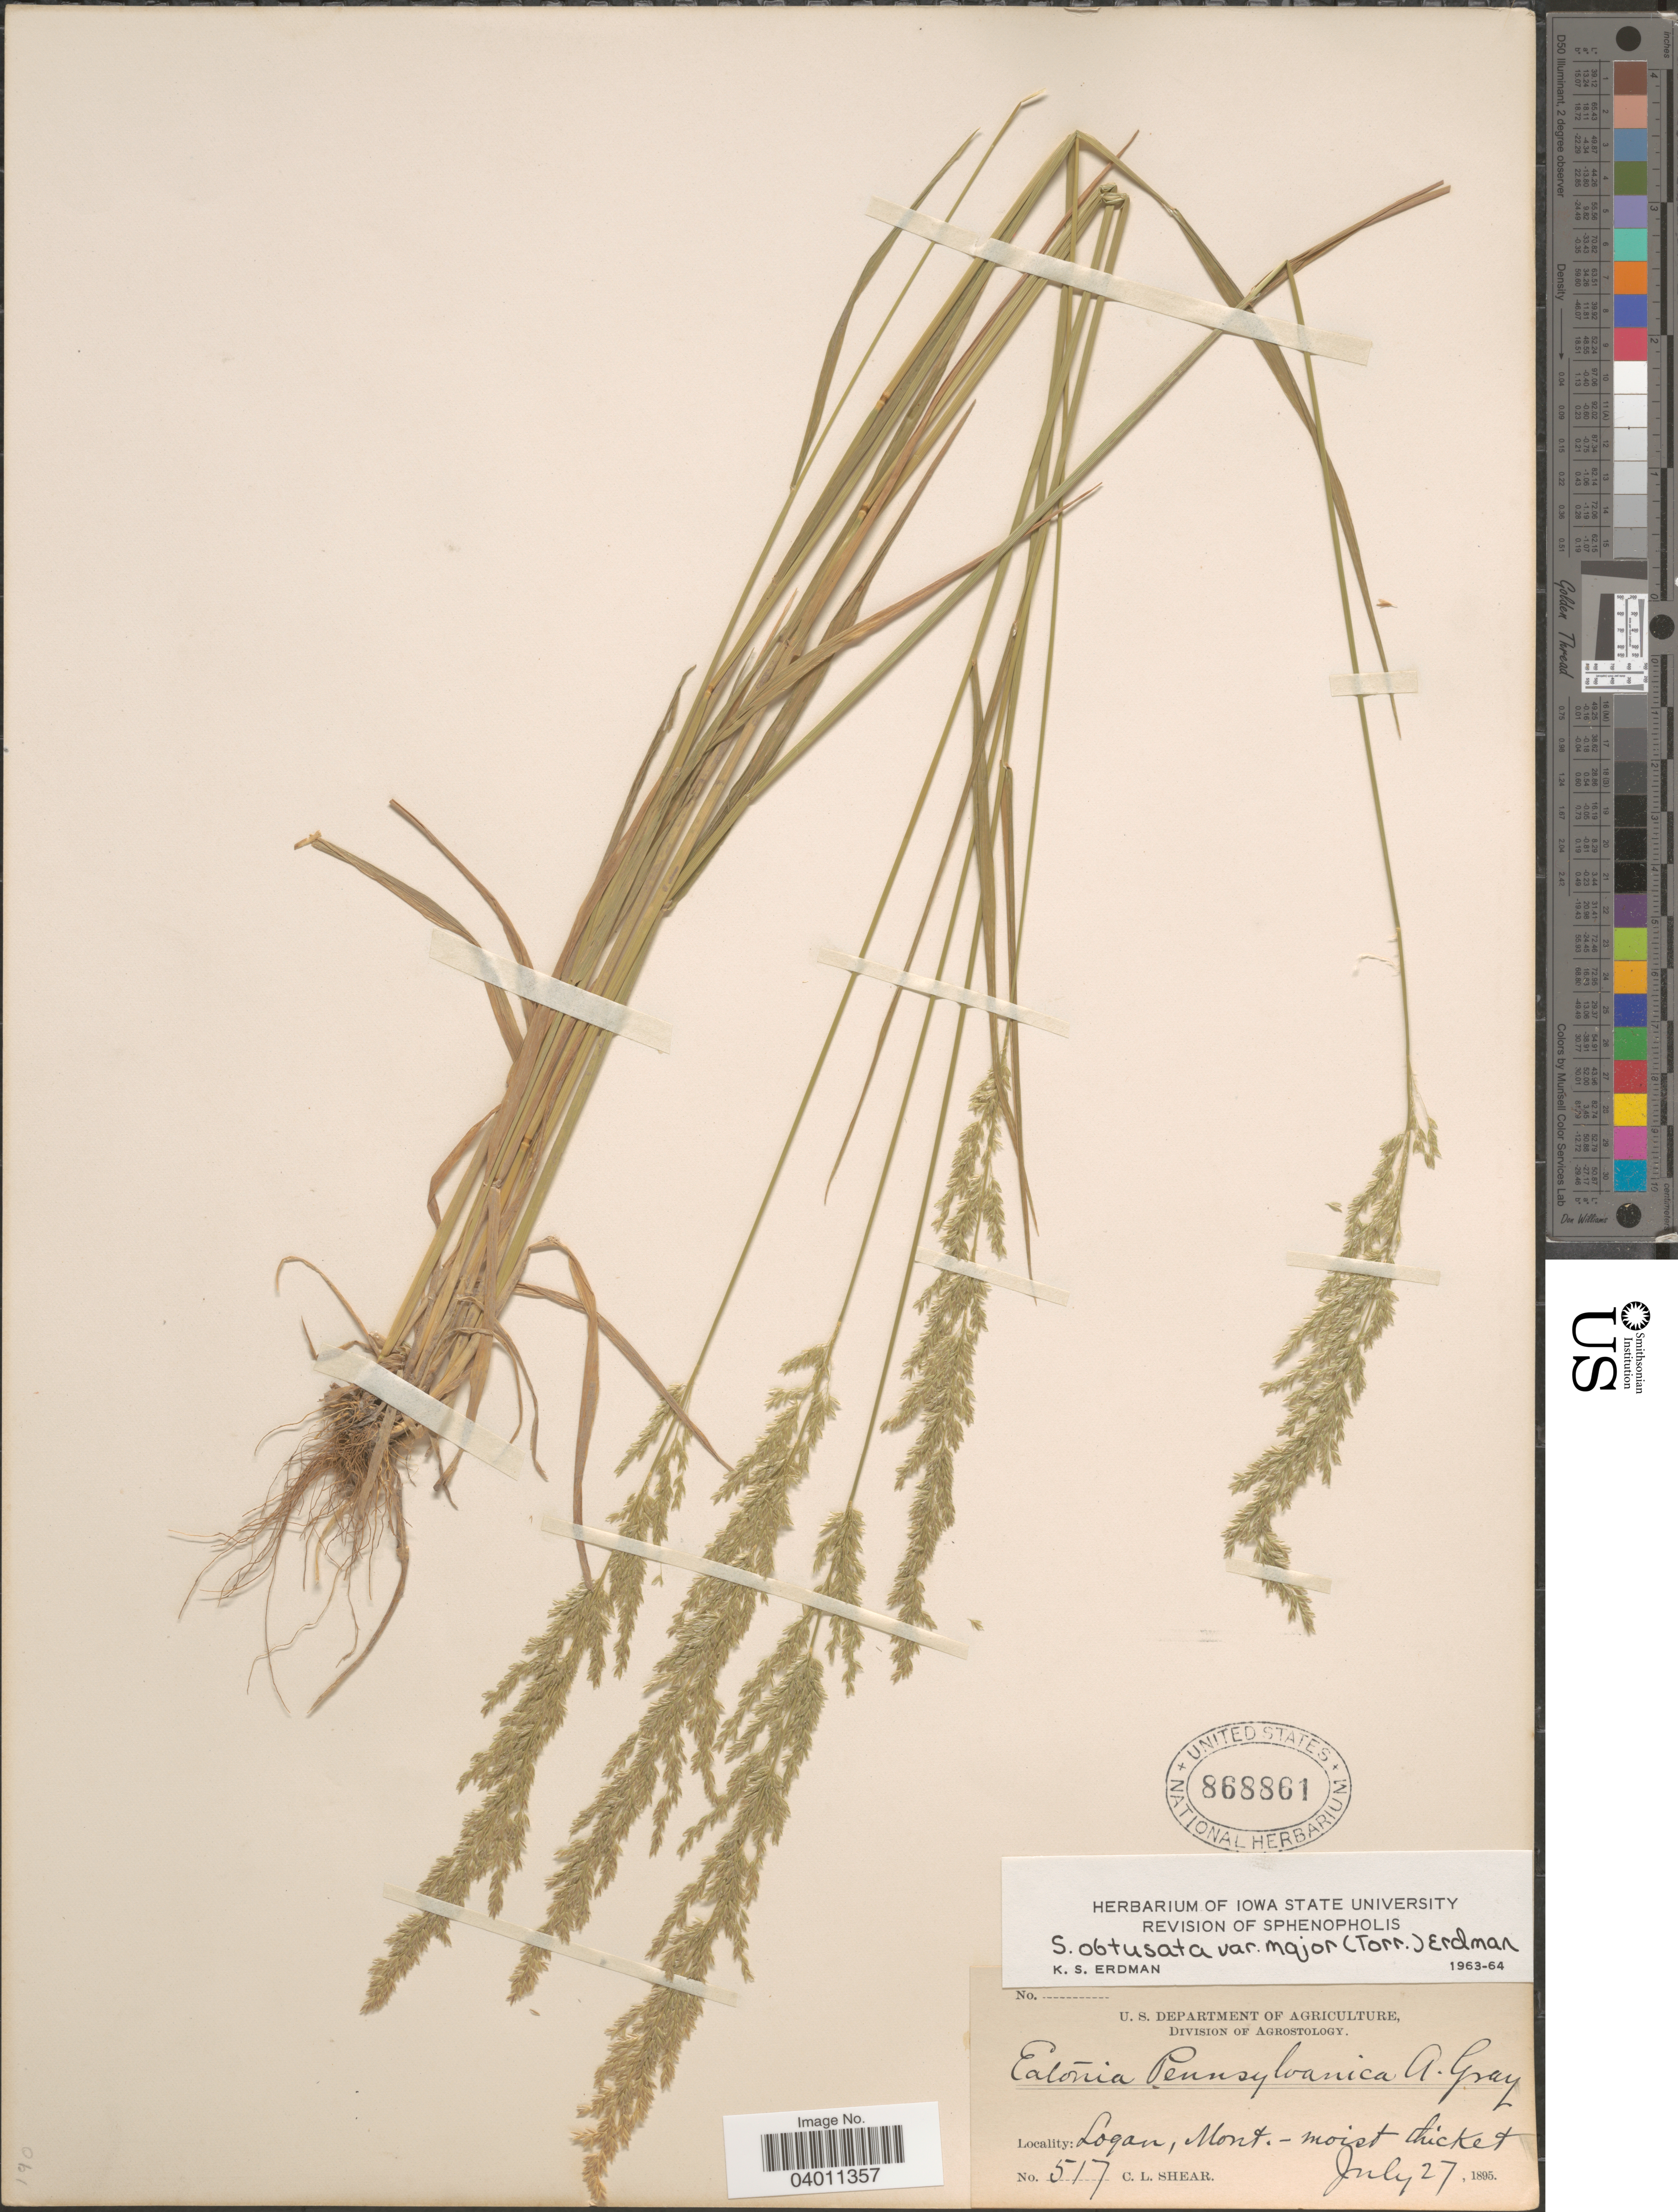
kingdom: Plantae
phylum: Tracheophyta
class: Liliopsida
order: Poales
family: Poaceae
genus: Sphenopholis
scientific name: Sphenopholis intermedia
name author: (Rydb.) Rydb.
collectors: C. L. Shear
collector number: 517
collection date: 1895-07-27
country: United States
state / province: Montana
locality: Logan.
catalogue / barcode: US 868861